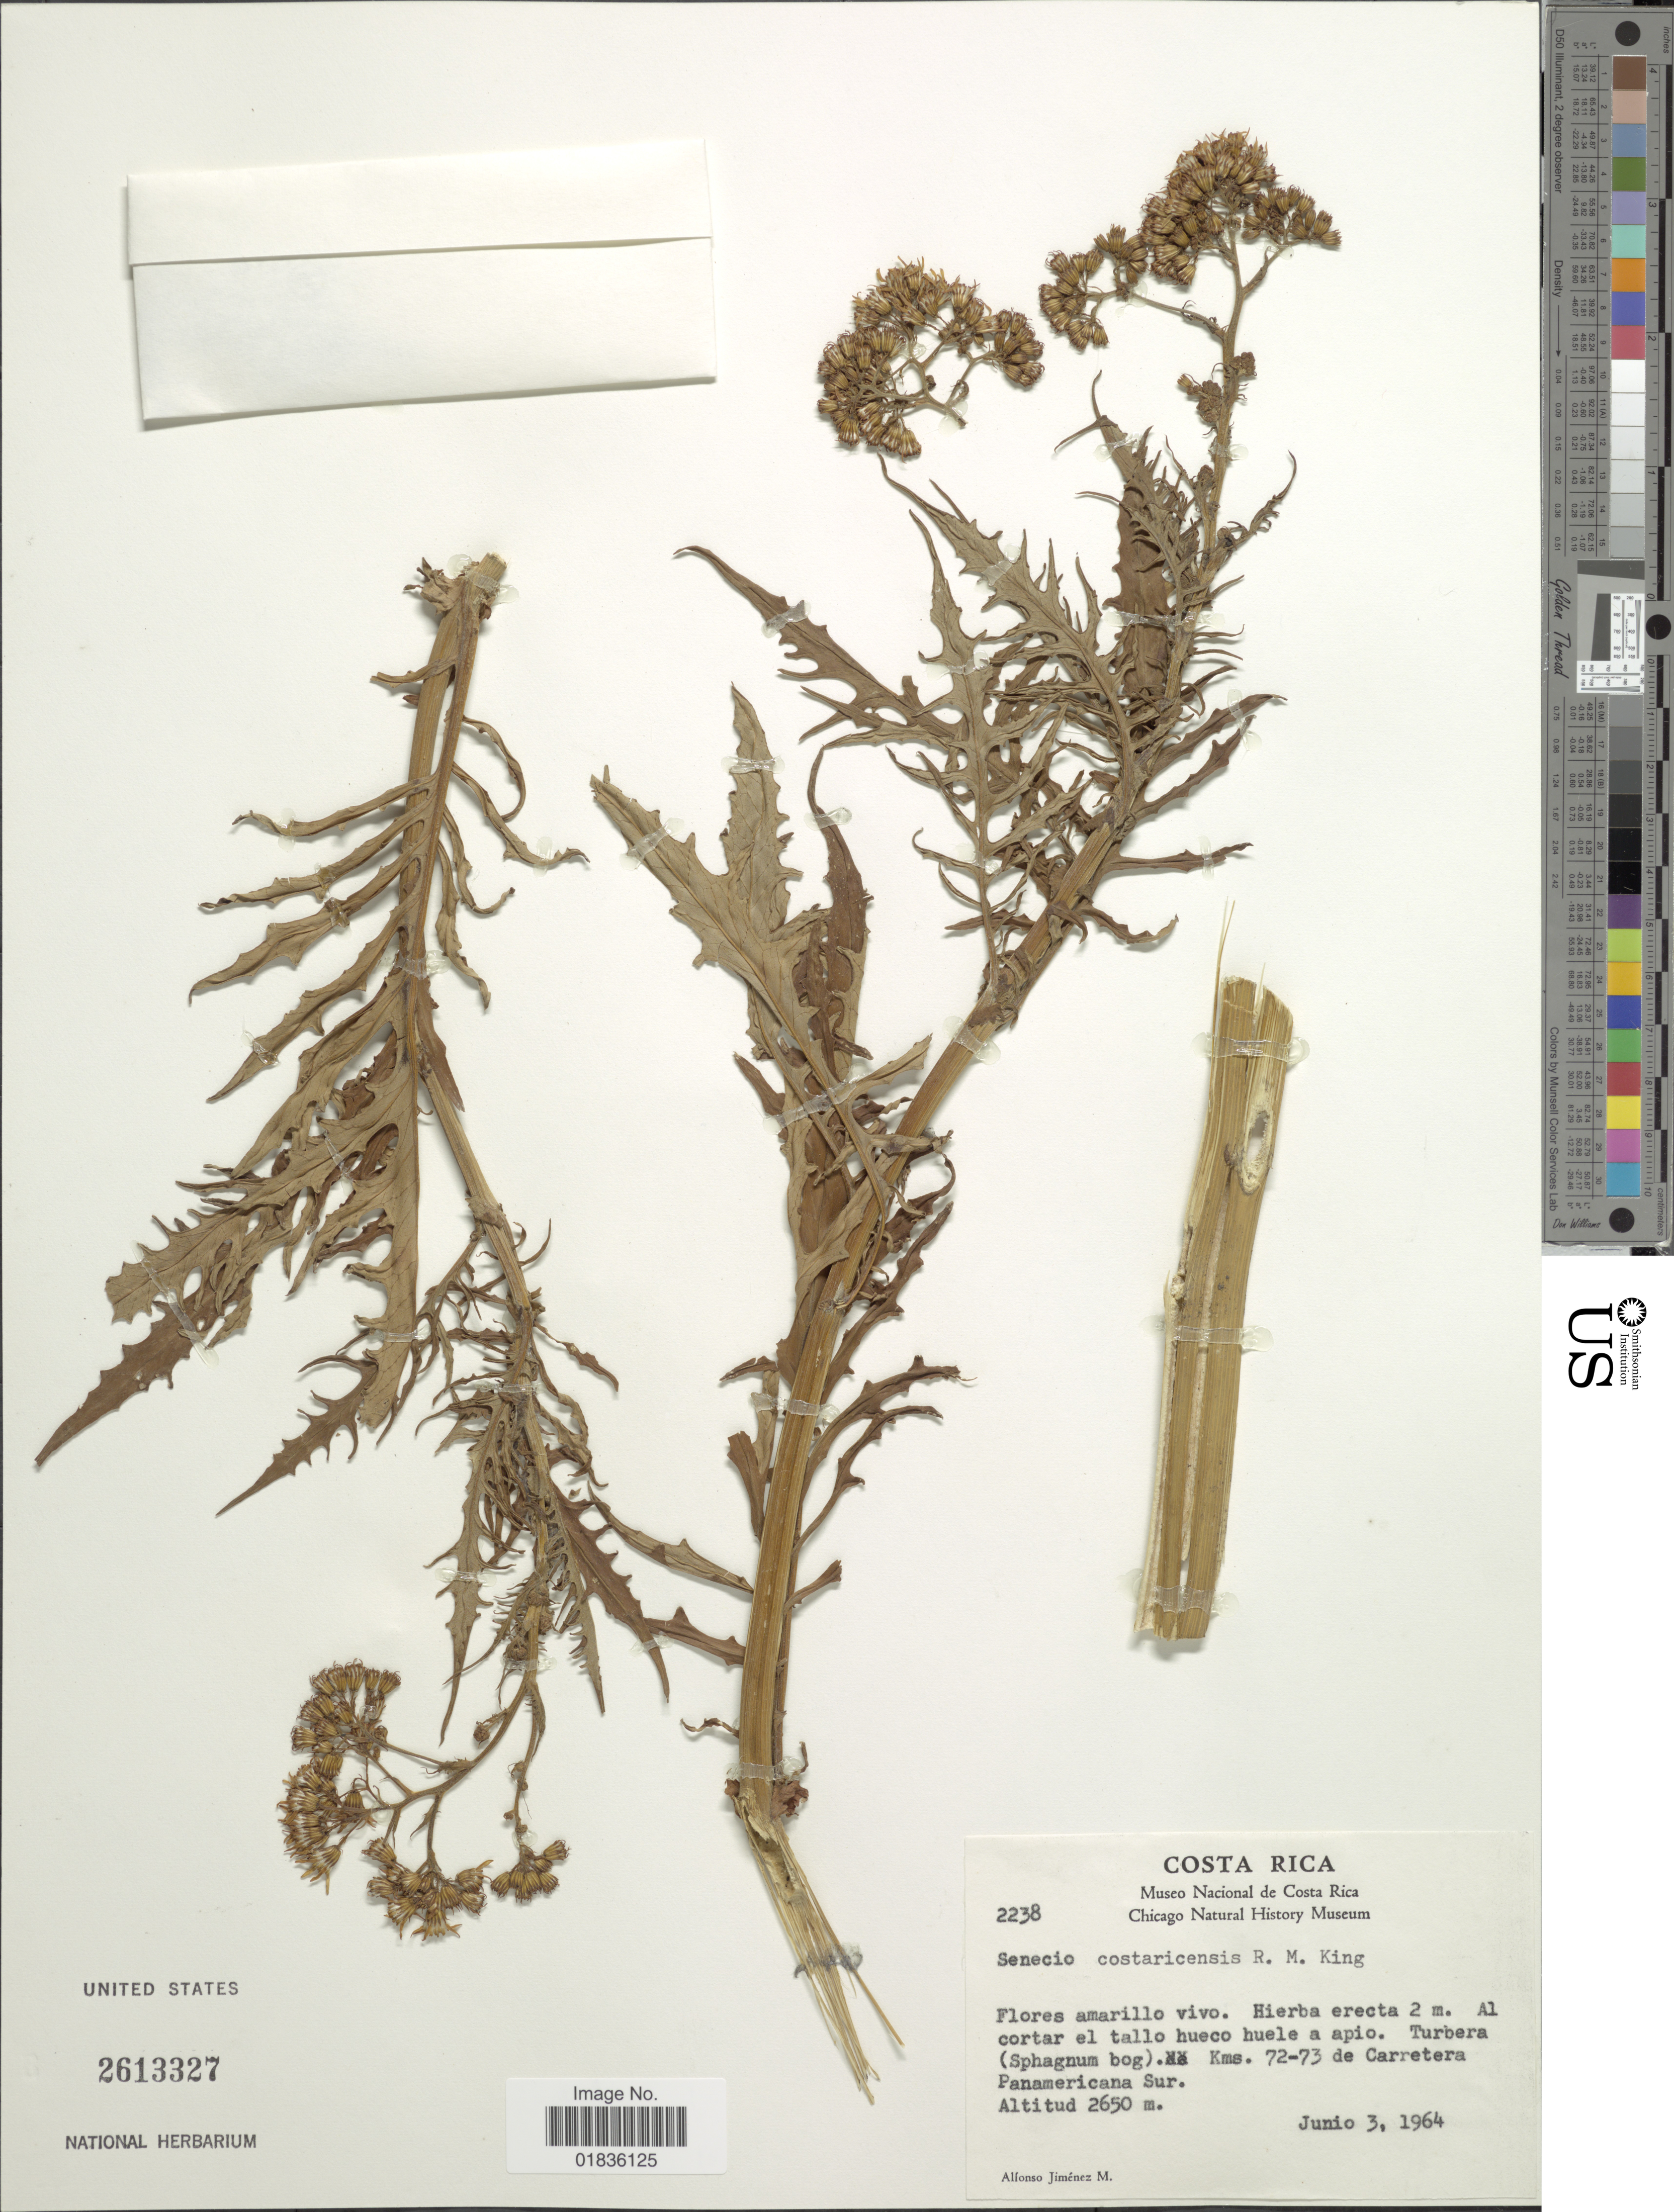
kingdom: Plantae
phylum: Tracheophyta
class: Magnoliopsida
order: Asterales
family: Asteraceae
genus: Senecio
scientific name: Senecio costaricensis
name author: R.M. King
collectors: A. Jimenez M.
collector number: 2238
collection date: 1964-06-03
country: Costa Rica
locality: Turbera (Spaghum bog), Kms. 72-73 de Carretera Panamericana Sur.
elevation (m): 2650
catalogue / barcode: US 2613327